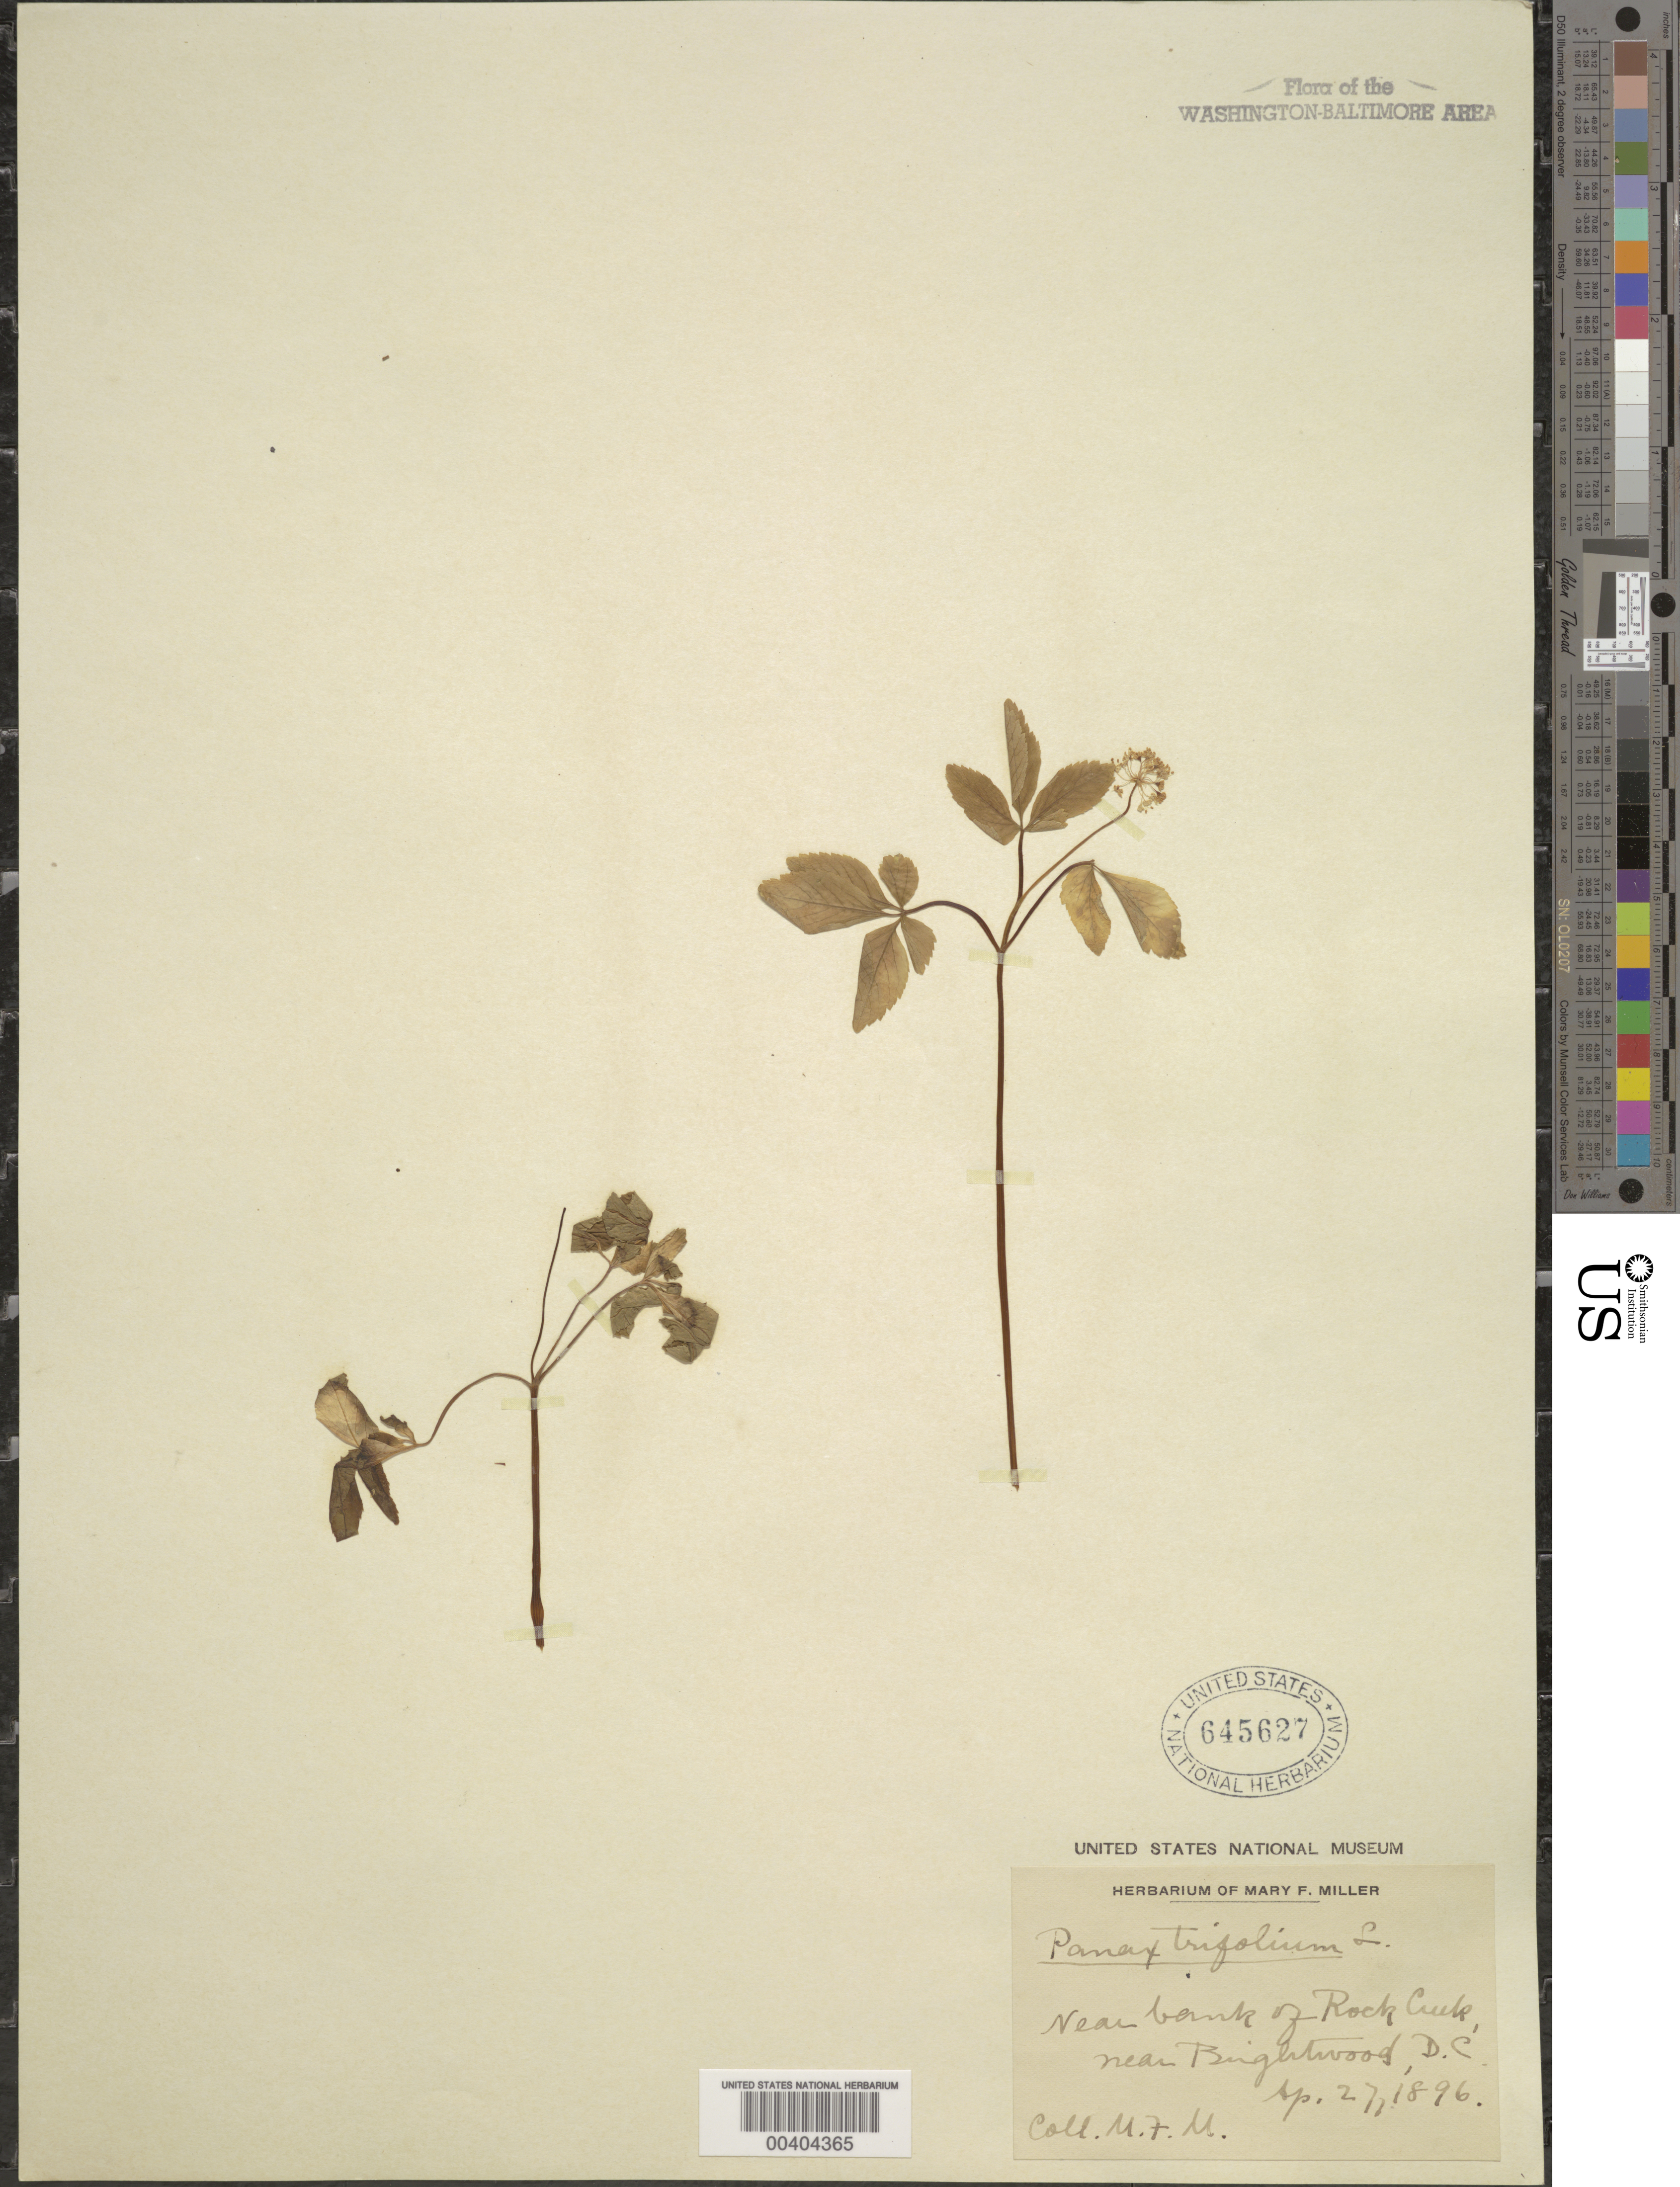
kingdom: Plantae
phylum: Tracheophyta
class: Magnoliopsida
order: Apiales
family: Araliaceae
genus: Panax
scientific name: Panax trifolius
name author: L.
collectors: M. F. Miller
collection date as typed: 27 Apr 1896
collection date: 1896-04-27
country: United States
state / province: District of Columbia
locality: Rock Creek near Brightwood Rock Creek Park & vicinity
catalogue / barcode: US 645627